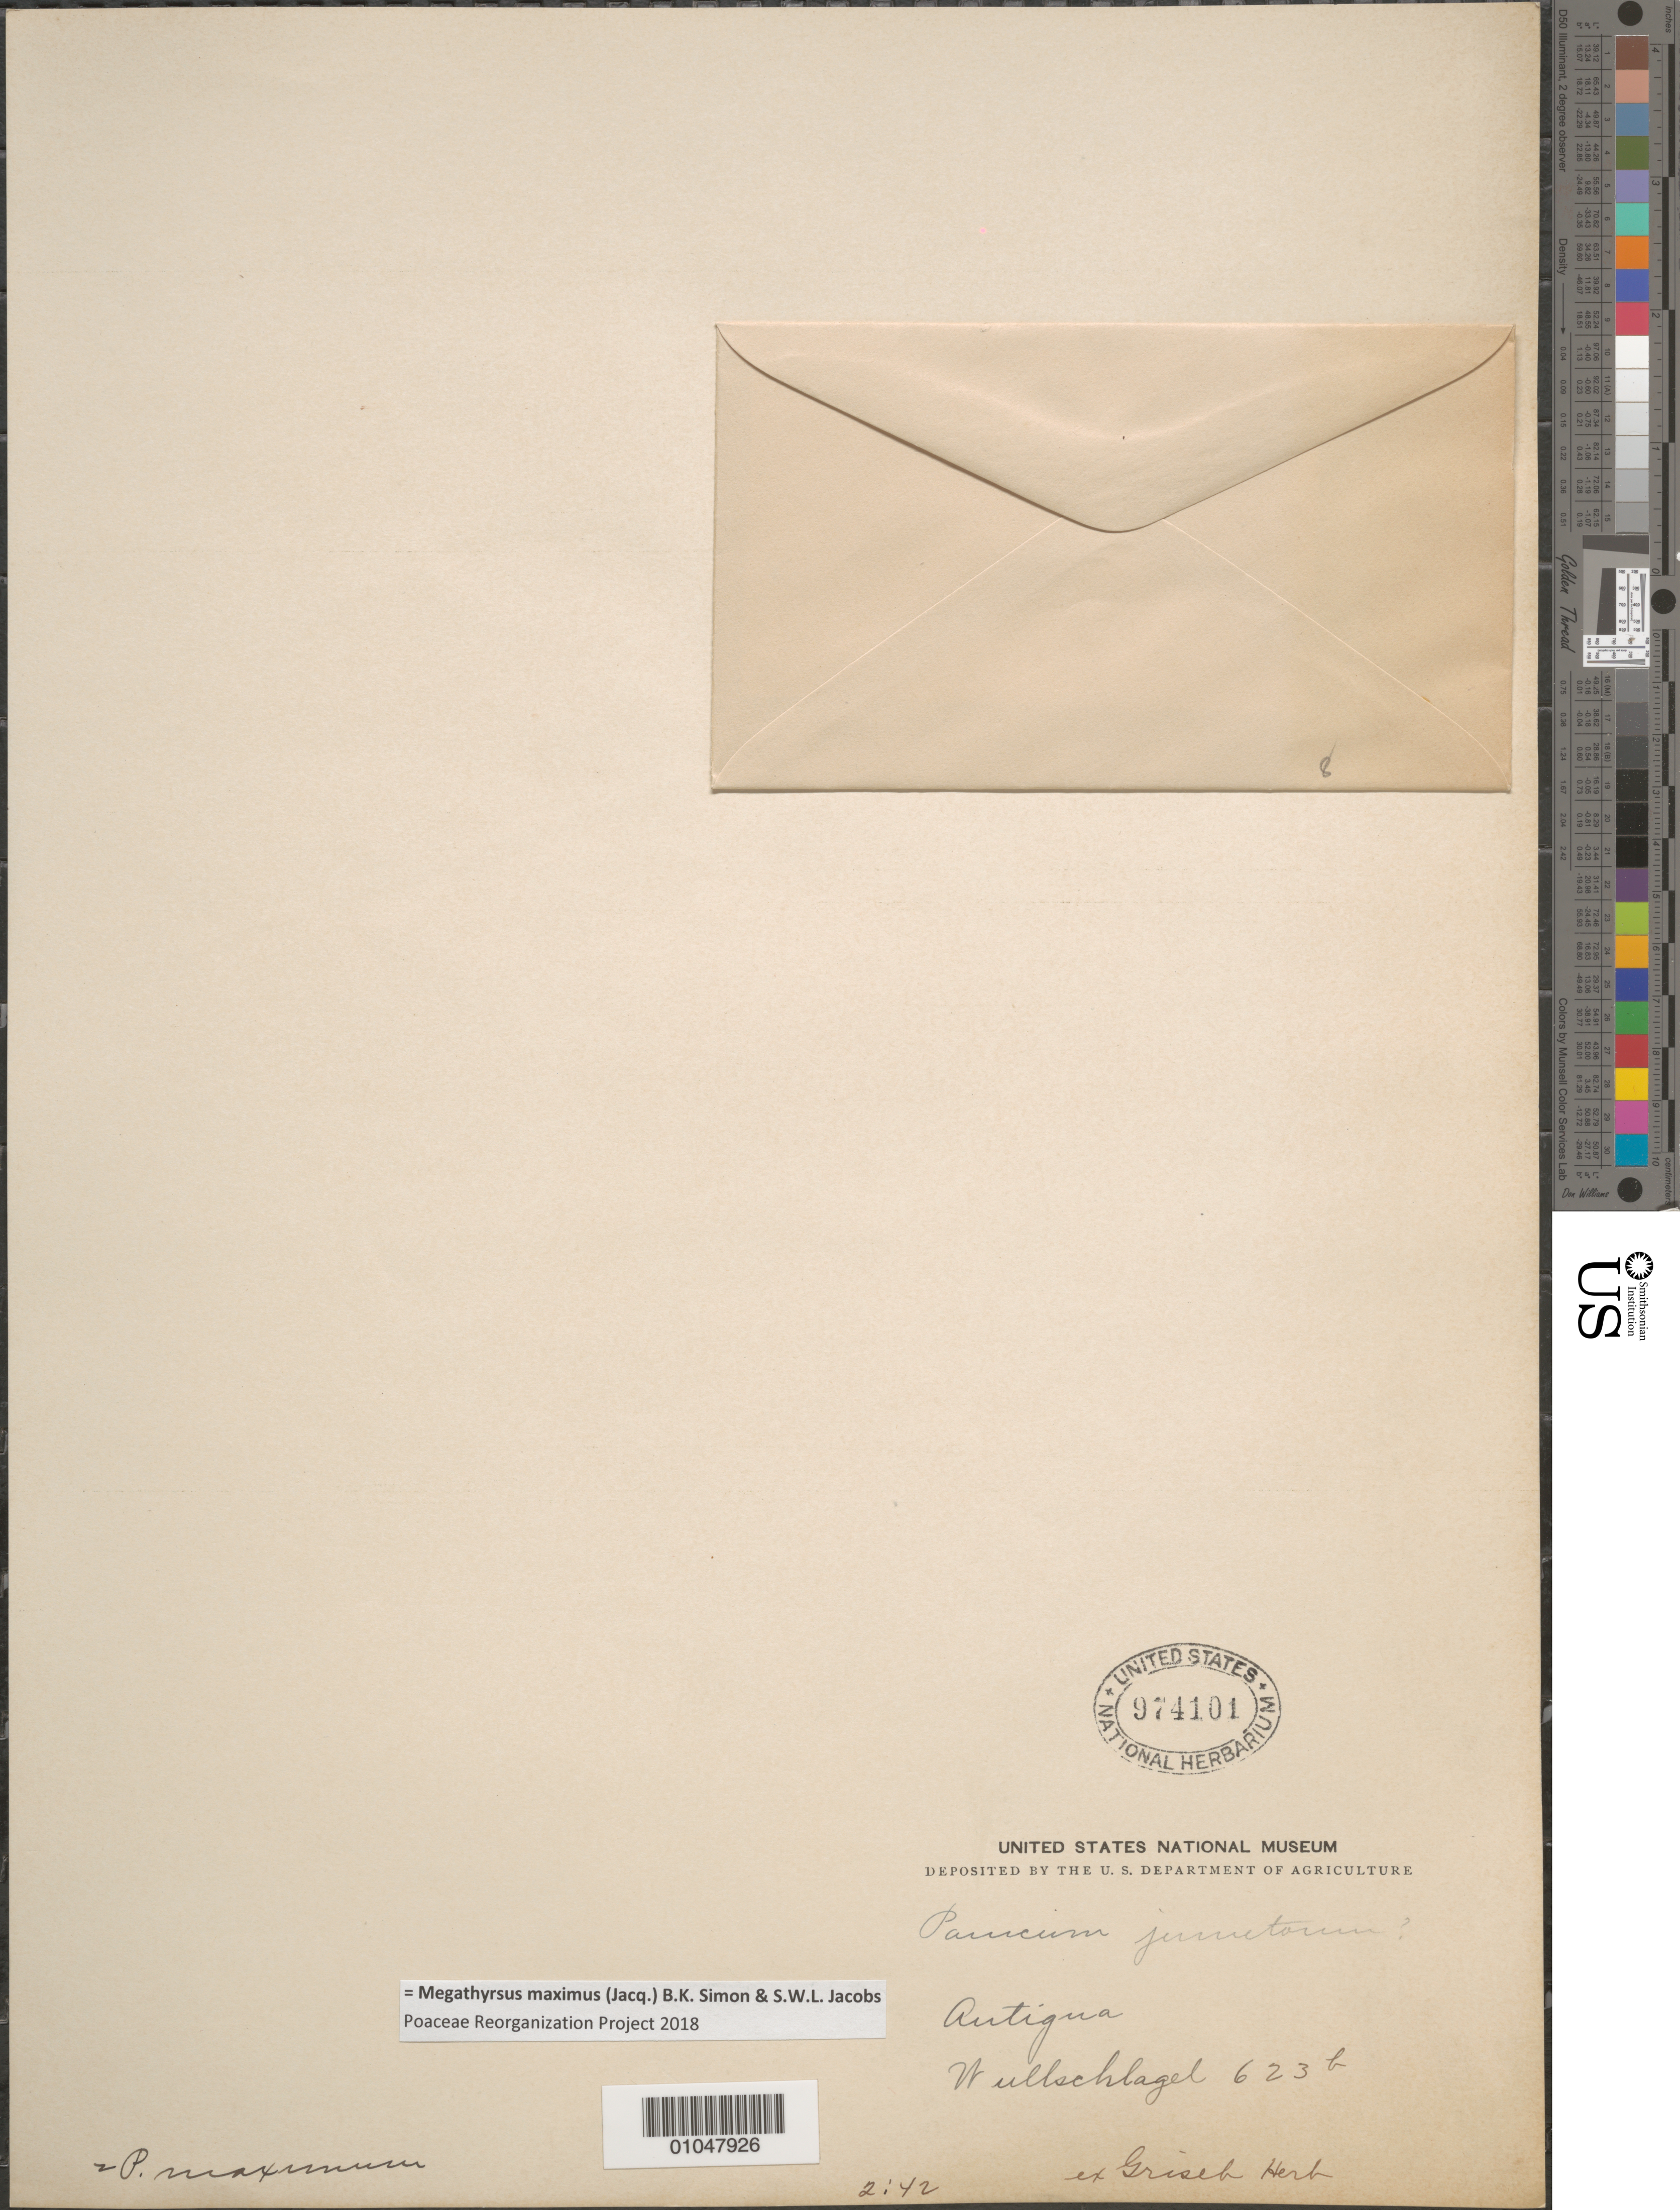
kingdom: Plantae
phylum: Tracheophyta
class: Liliopsida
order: Poales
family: Poaceae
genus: Panicum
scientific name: Panicum maximum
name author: Jacq.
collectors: H. R. Wullschlaegel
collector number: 623b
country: Antigua and Barbuda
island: Antigua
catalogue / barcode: US 974101